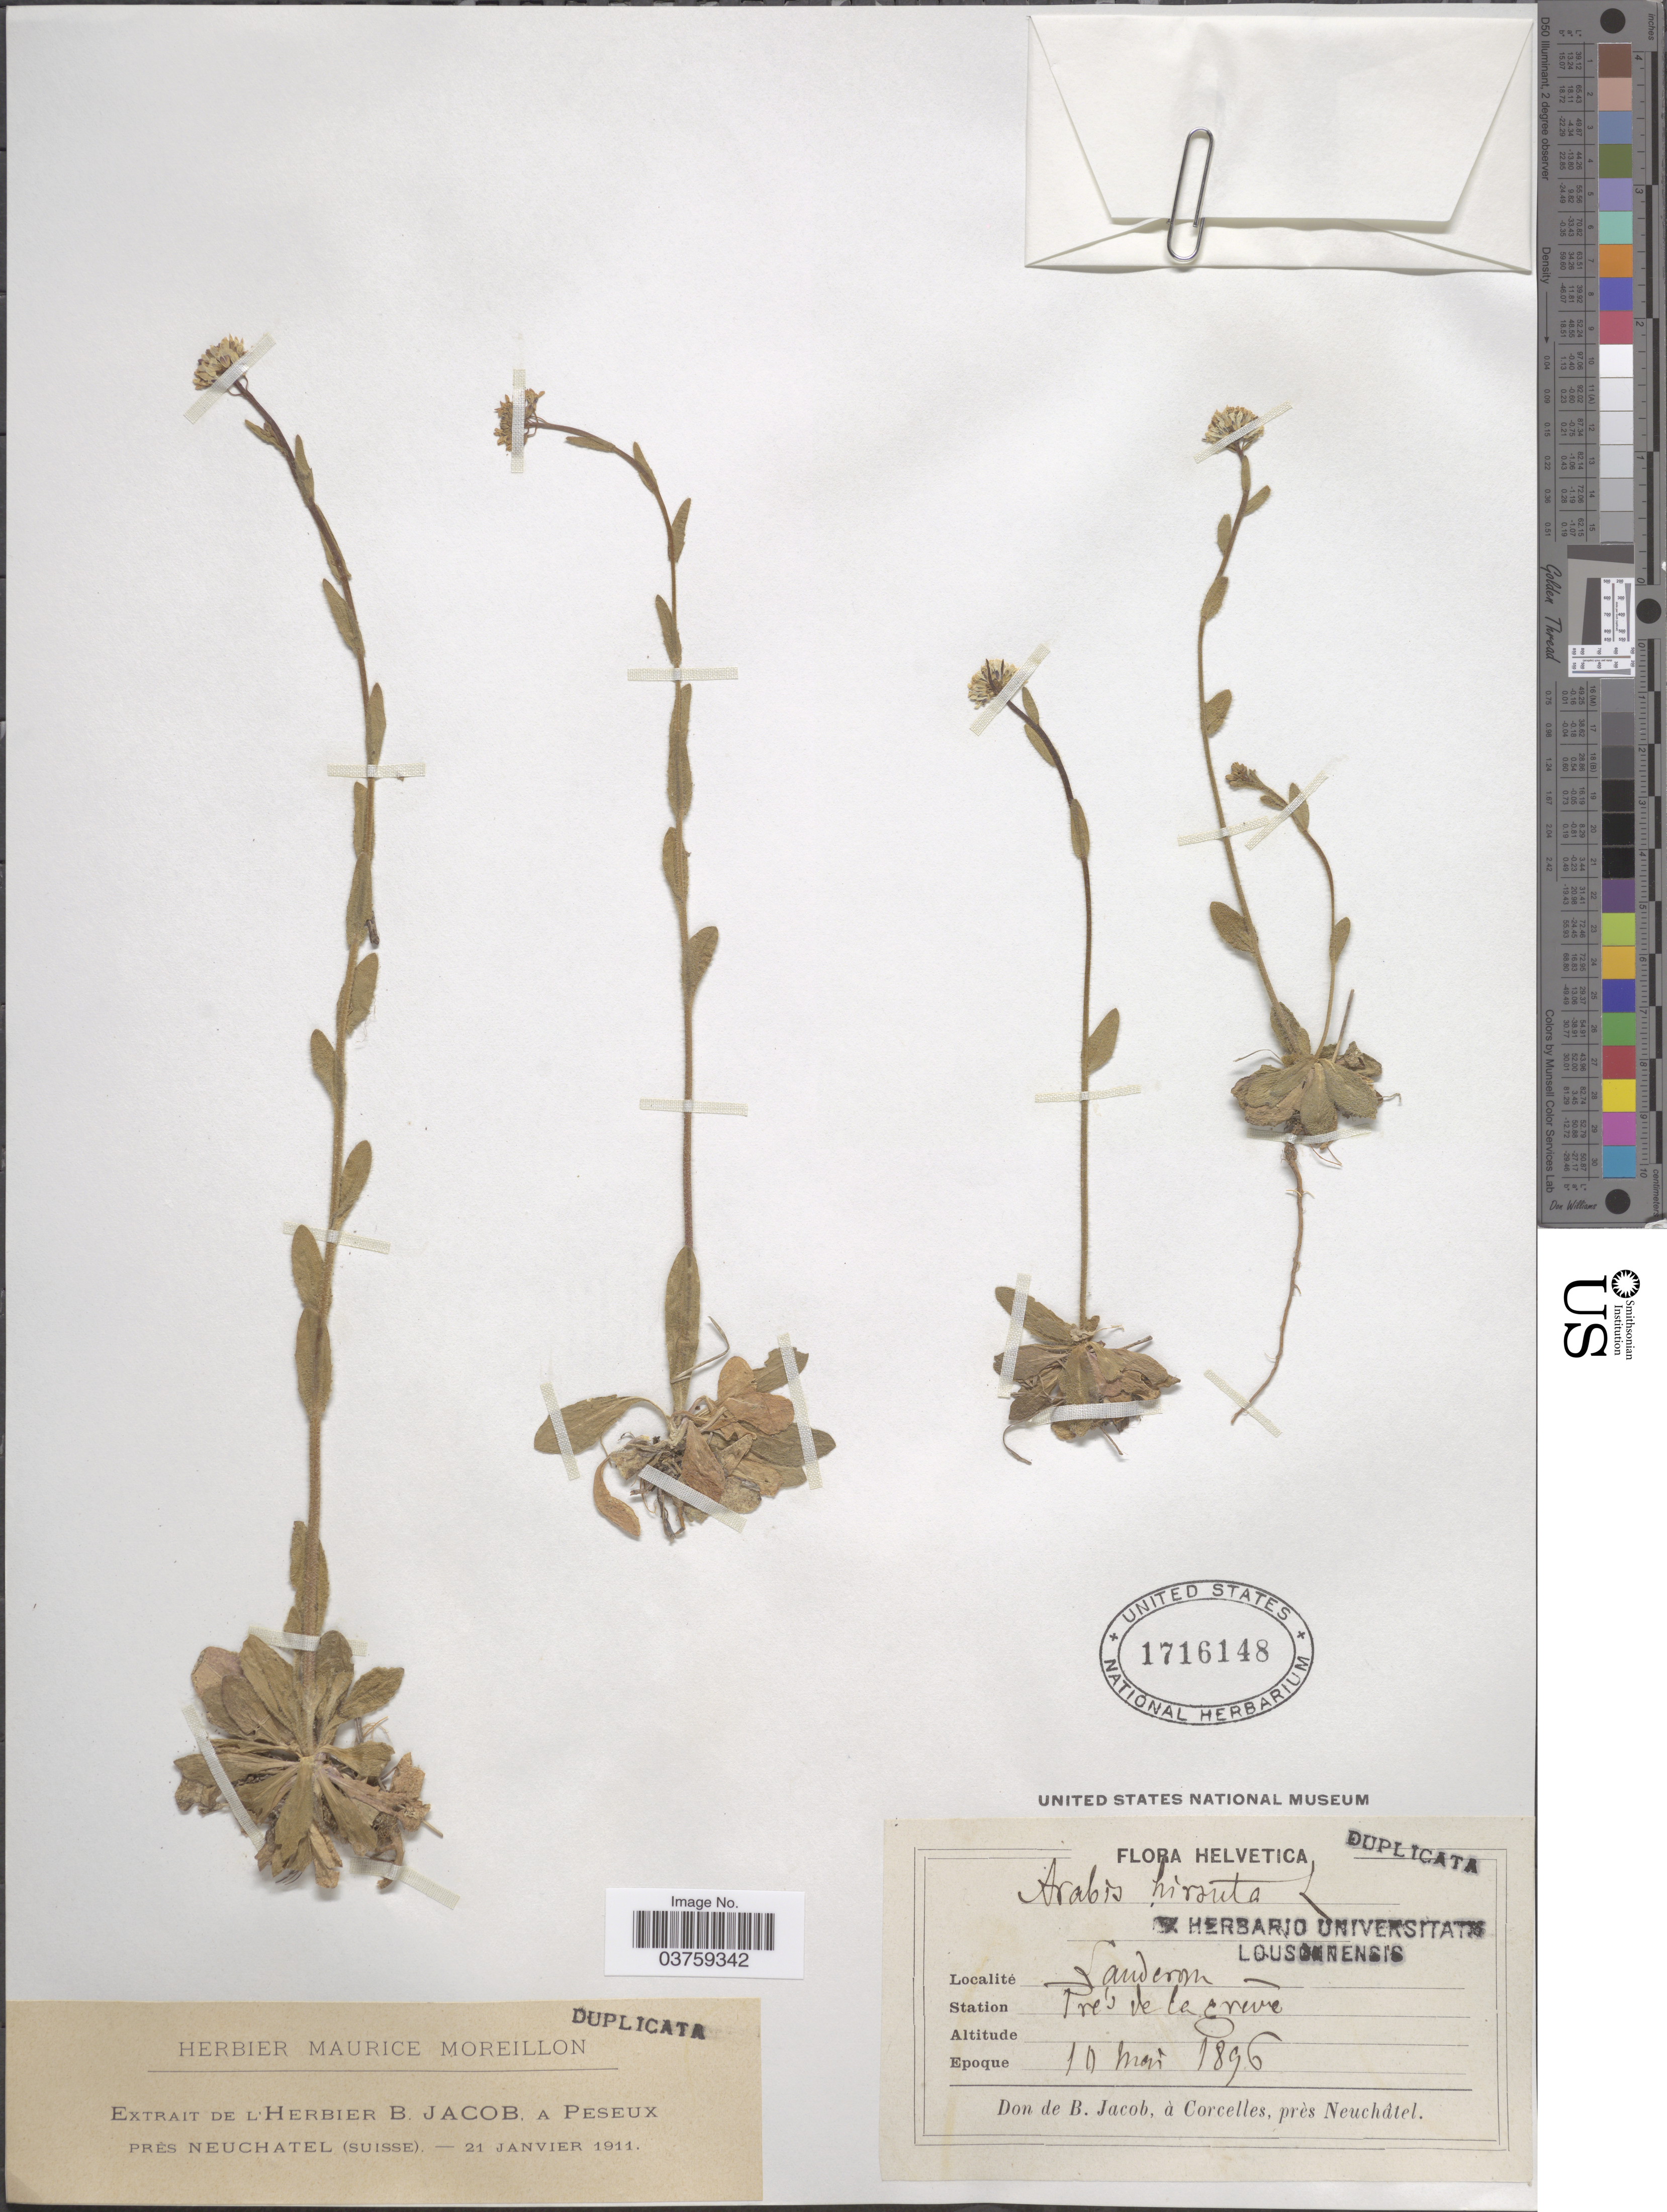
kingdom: Plantae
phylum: Tracheophyta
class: Magnoliopsida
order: Brassicales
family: Brassicaceae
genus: Arabis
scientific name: Arabis hirsuta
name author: (L.) Scop.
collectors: Jacob, B.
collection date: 1911-01-21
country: Switzerland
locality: A Peseux près Neuchatel (Suisse).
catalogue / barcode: US 1716148